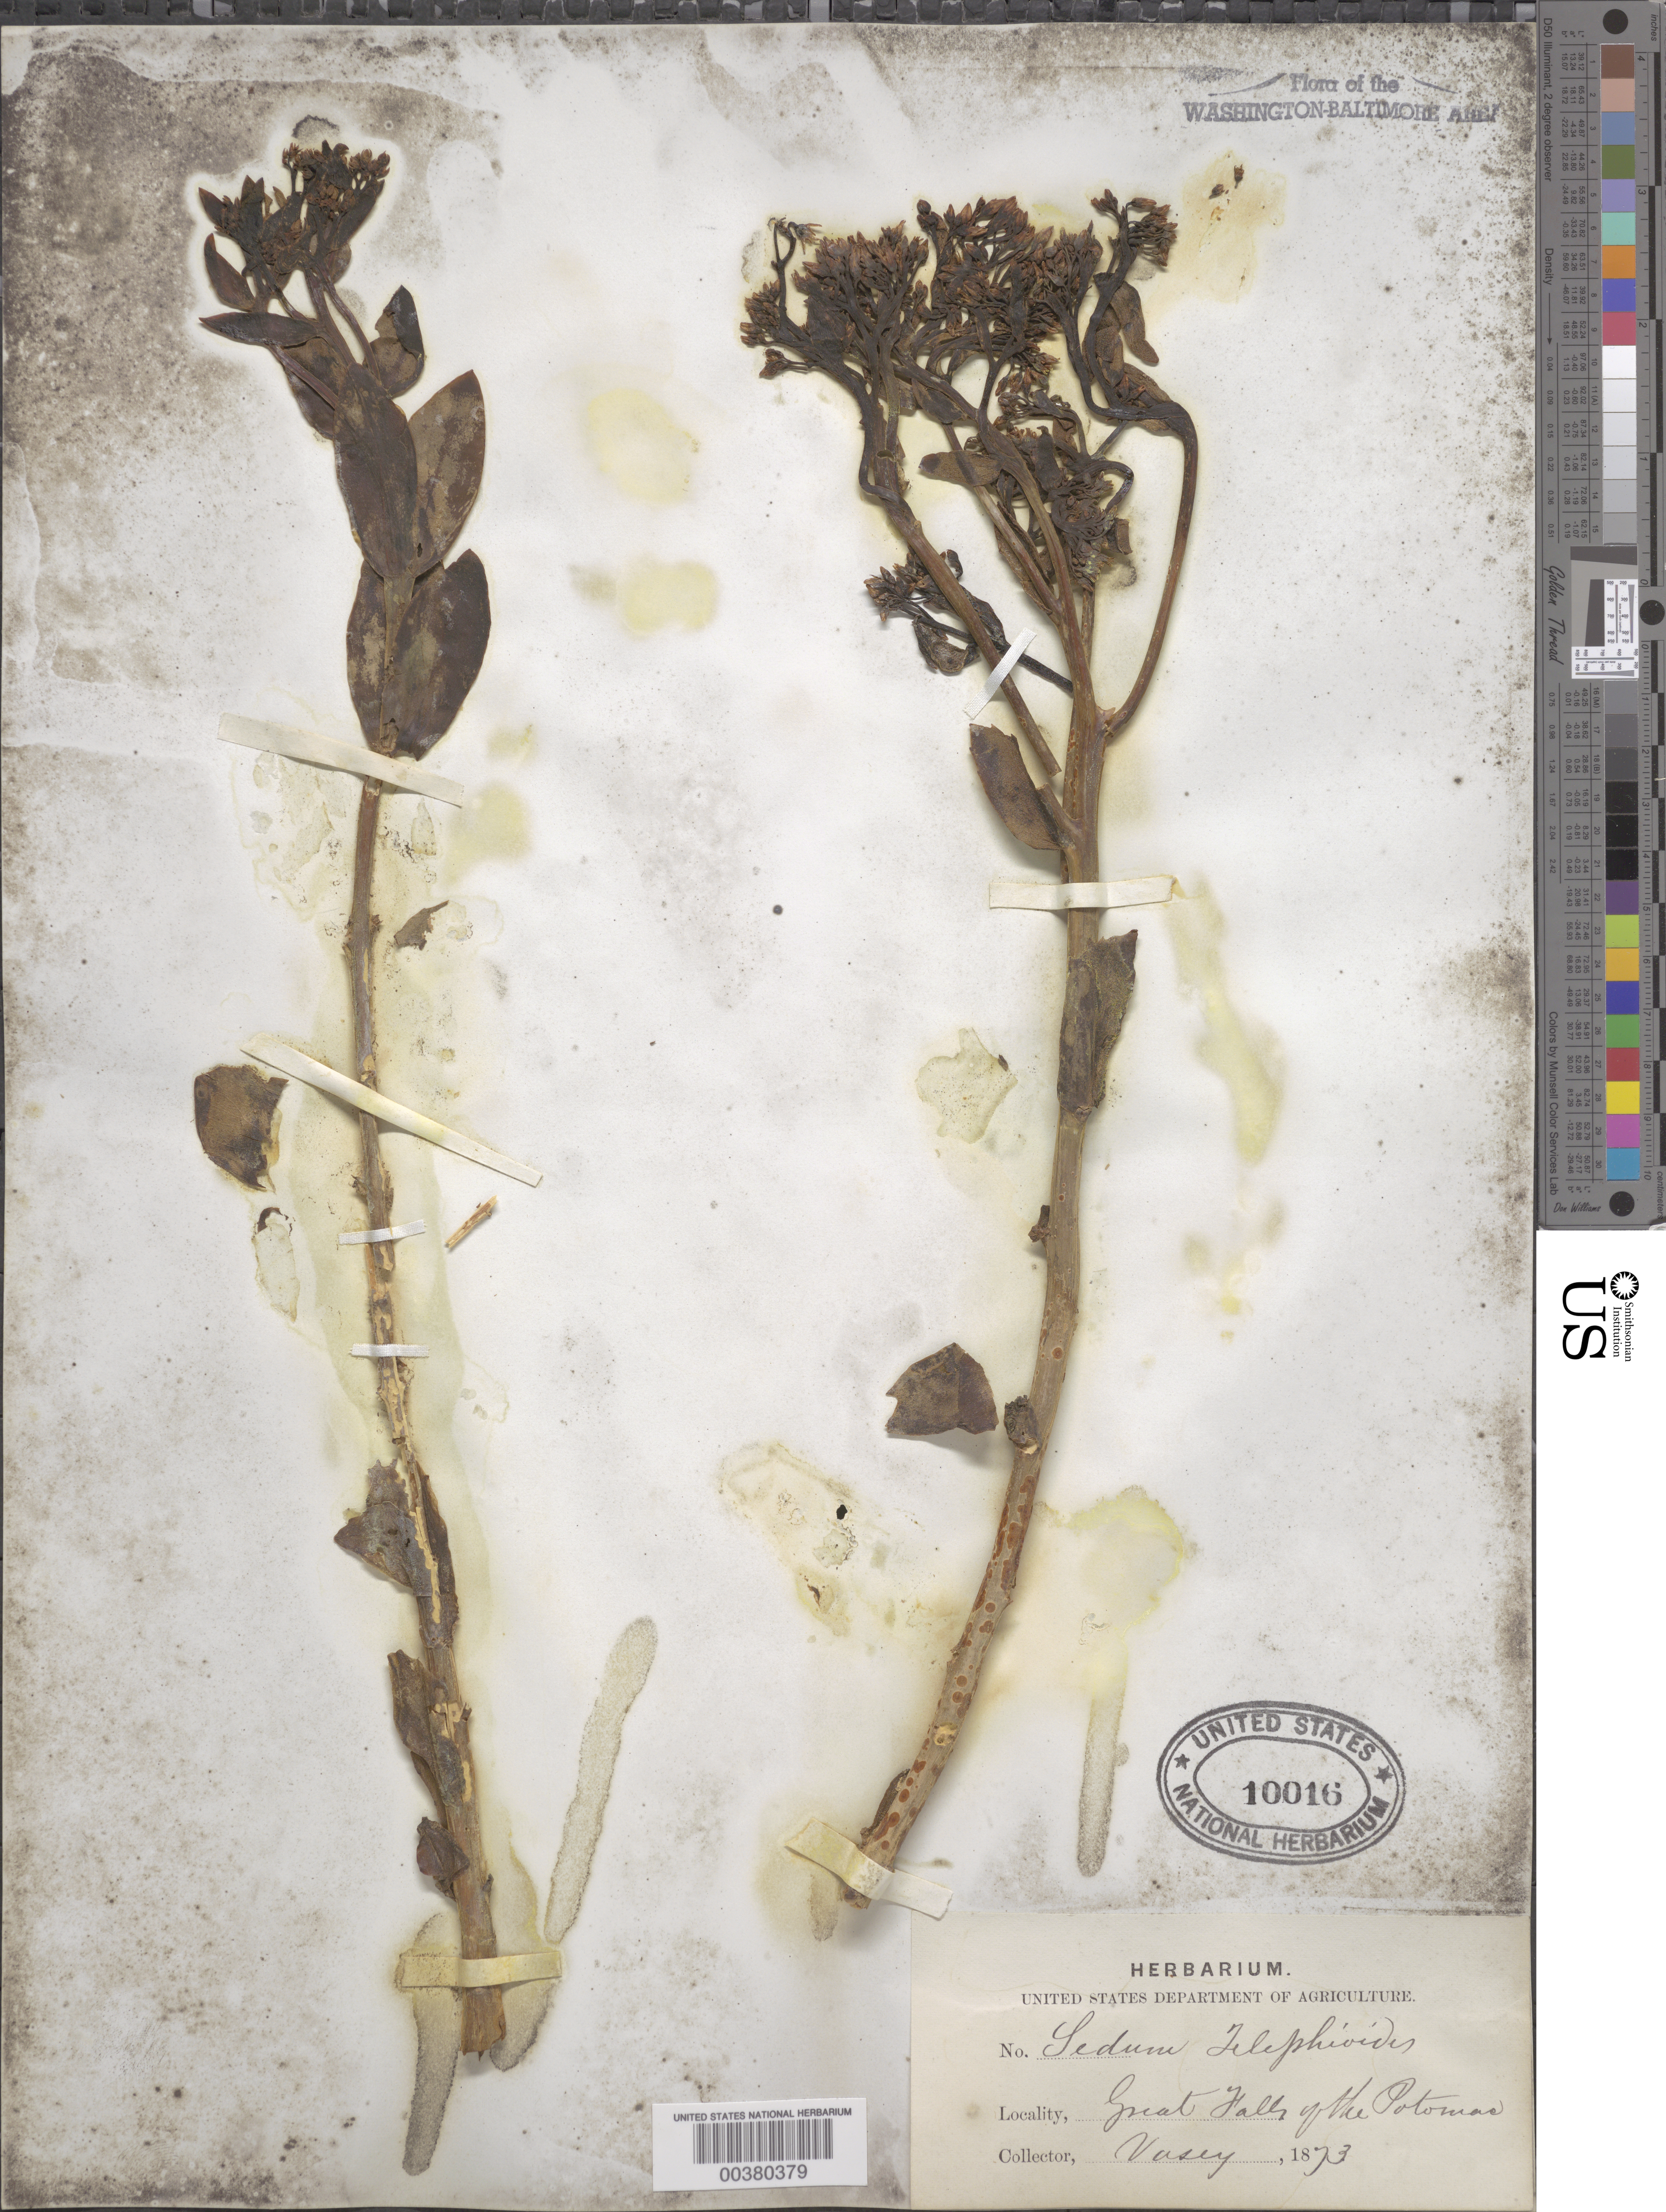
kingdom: Plantae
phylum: Tracheophyta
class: Magnoliopsida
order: Saxifragales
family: Crassulaceae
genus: Hylotelephium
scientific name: Hylotelephium telephioides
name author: (Michx.) H. Ohba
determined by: Strong, Mark T., (BOT), Smithsonian Institution - National Museum of Natural History (UNITED STATES)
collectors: G. Vasey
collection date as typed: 1873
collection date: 1873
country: United States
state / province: Maryland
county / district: Montgomery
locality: Great Falls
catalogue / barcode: US 10016